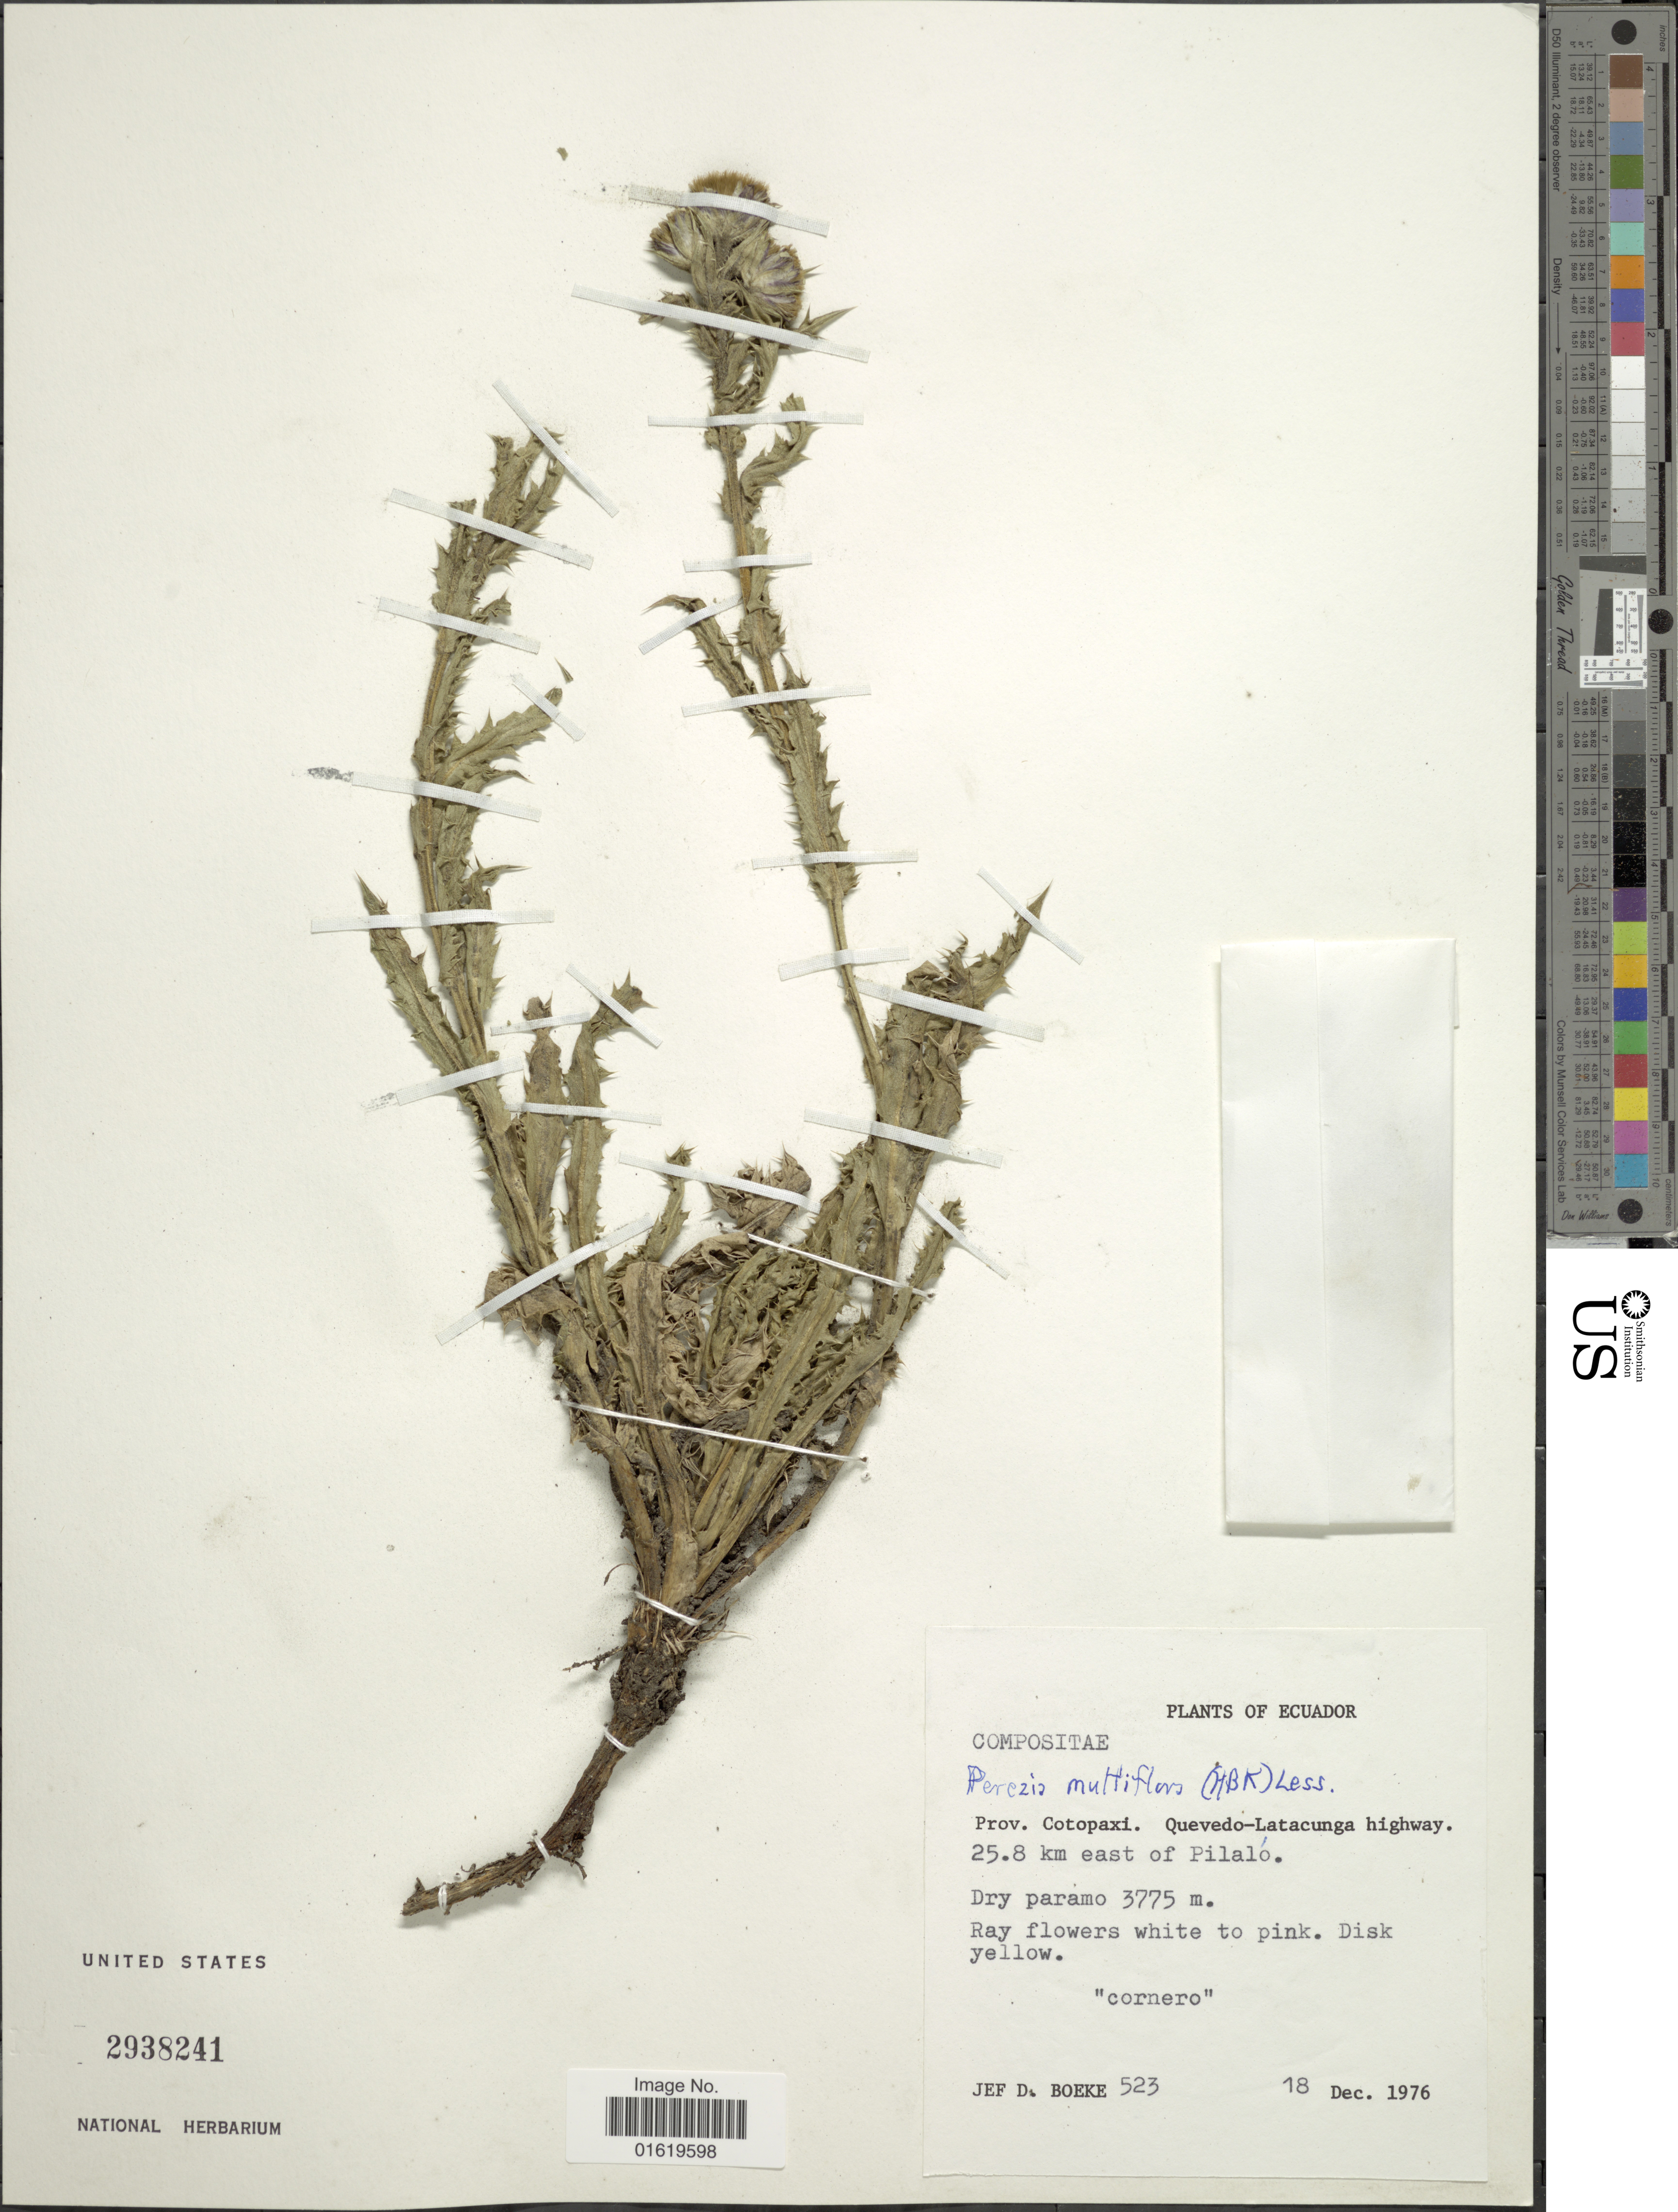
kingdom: Plantae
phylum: Tracheophyta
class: Magnoliopsida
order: Asterales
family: Asteraceae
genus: Perezia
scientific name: Perezia multiflora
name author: Less.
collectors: J. D. Boeke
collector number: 523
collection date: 1976-12-18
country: Ecuador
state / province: Cotopaxi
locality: Prov. Cotopaxi. Quevedo-Latacunga highway. 25.8 km east of Pilaló.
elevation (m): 3775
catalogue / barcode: US 2938241